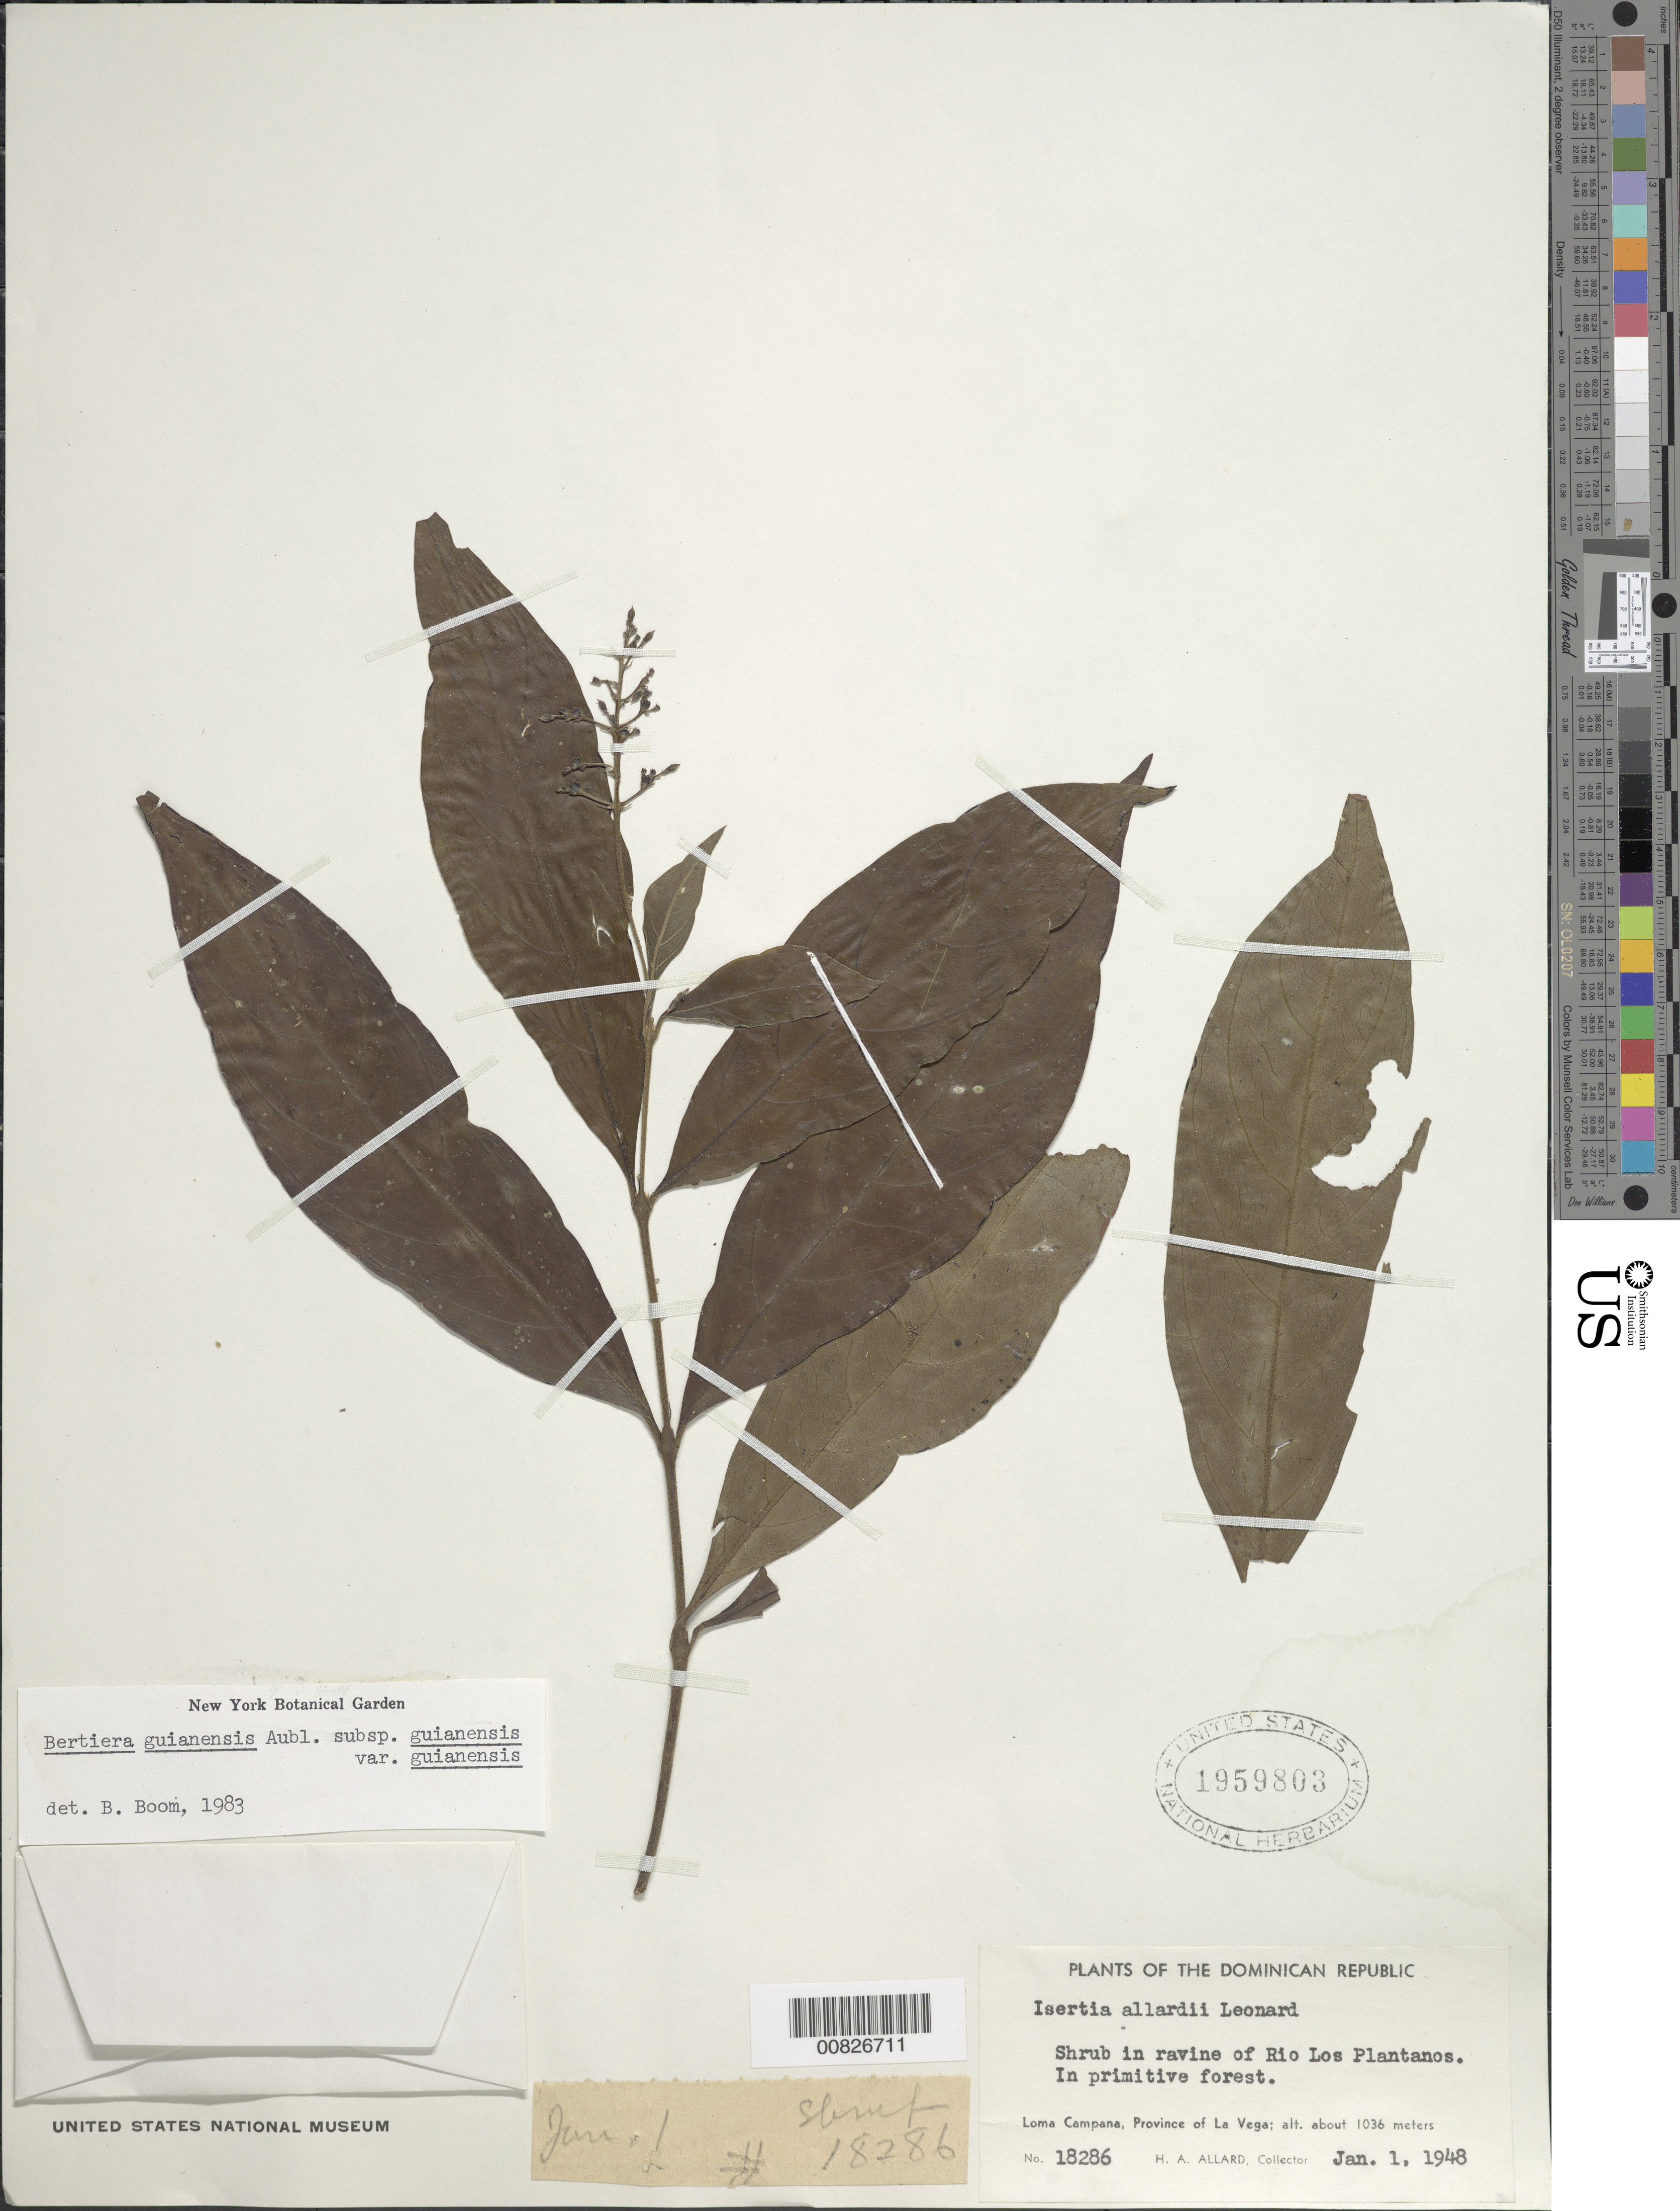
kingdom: Plantae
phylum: Tracheophyta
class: Magnoliopsida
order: Gentianales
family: Rubiaceae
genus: Bertiera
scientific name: Bertiera guianensis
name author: Aubl.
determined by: Boom, B. M.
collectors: H. A. Allard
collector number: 18286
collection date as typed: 01 Jan 1948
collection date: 1948-01-01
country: Dominican Republic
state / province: La Vega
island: Hispaniola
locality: Loma Campana, Rio Los Pantanos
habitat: In ravine of river in primitive forest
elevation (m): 1036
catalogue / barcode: US 1959803